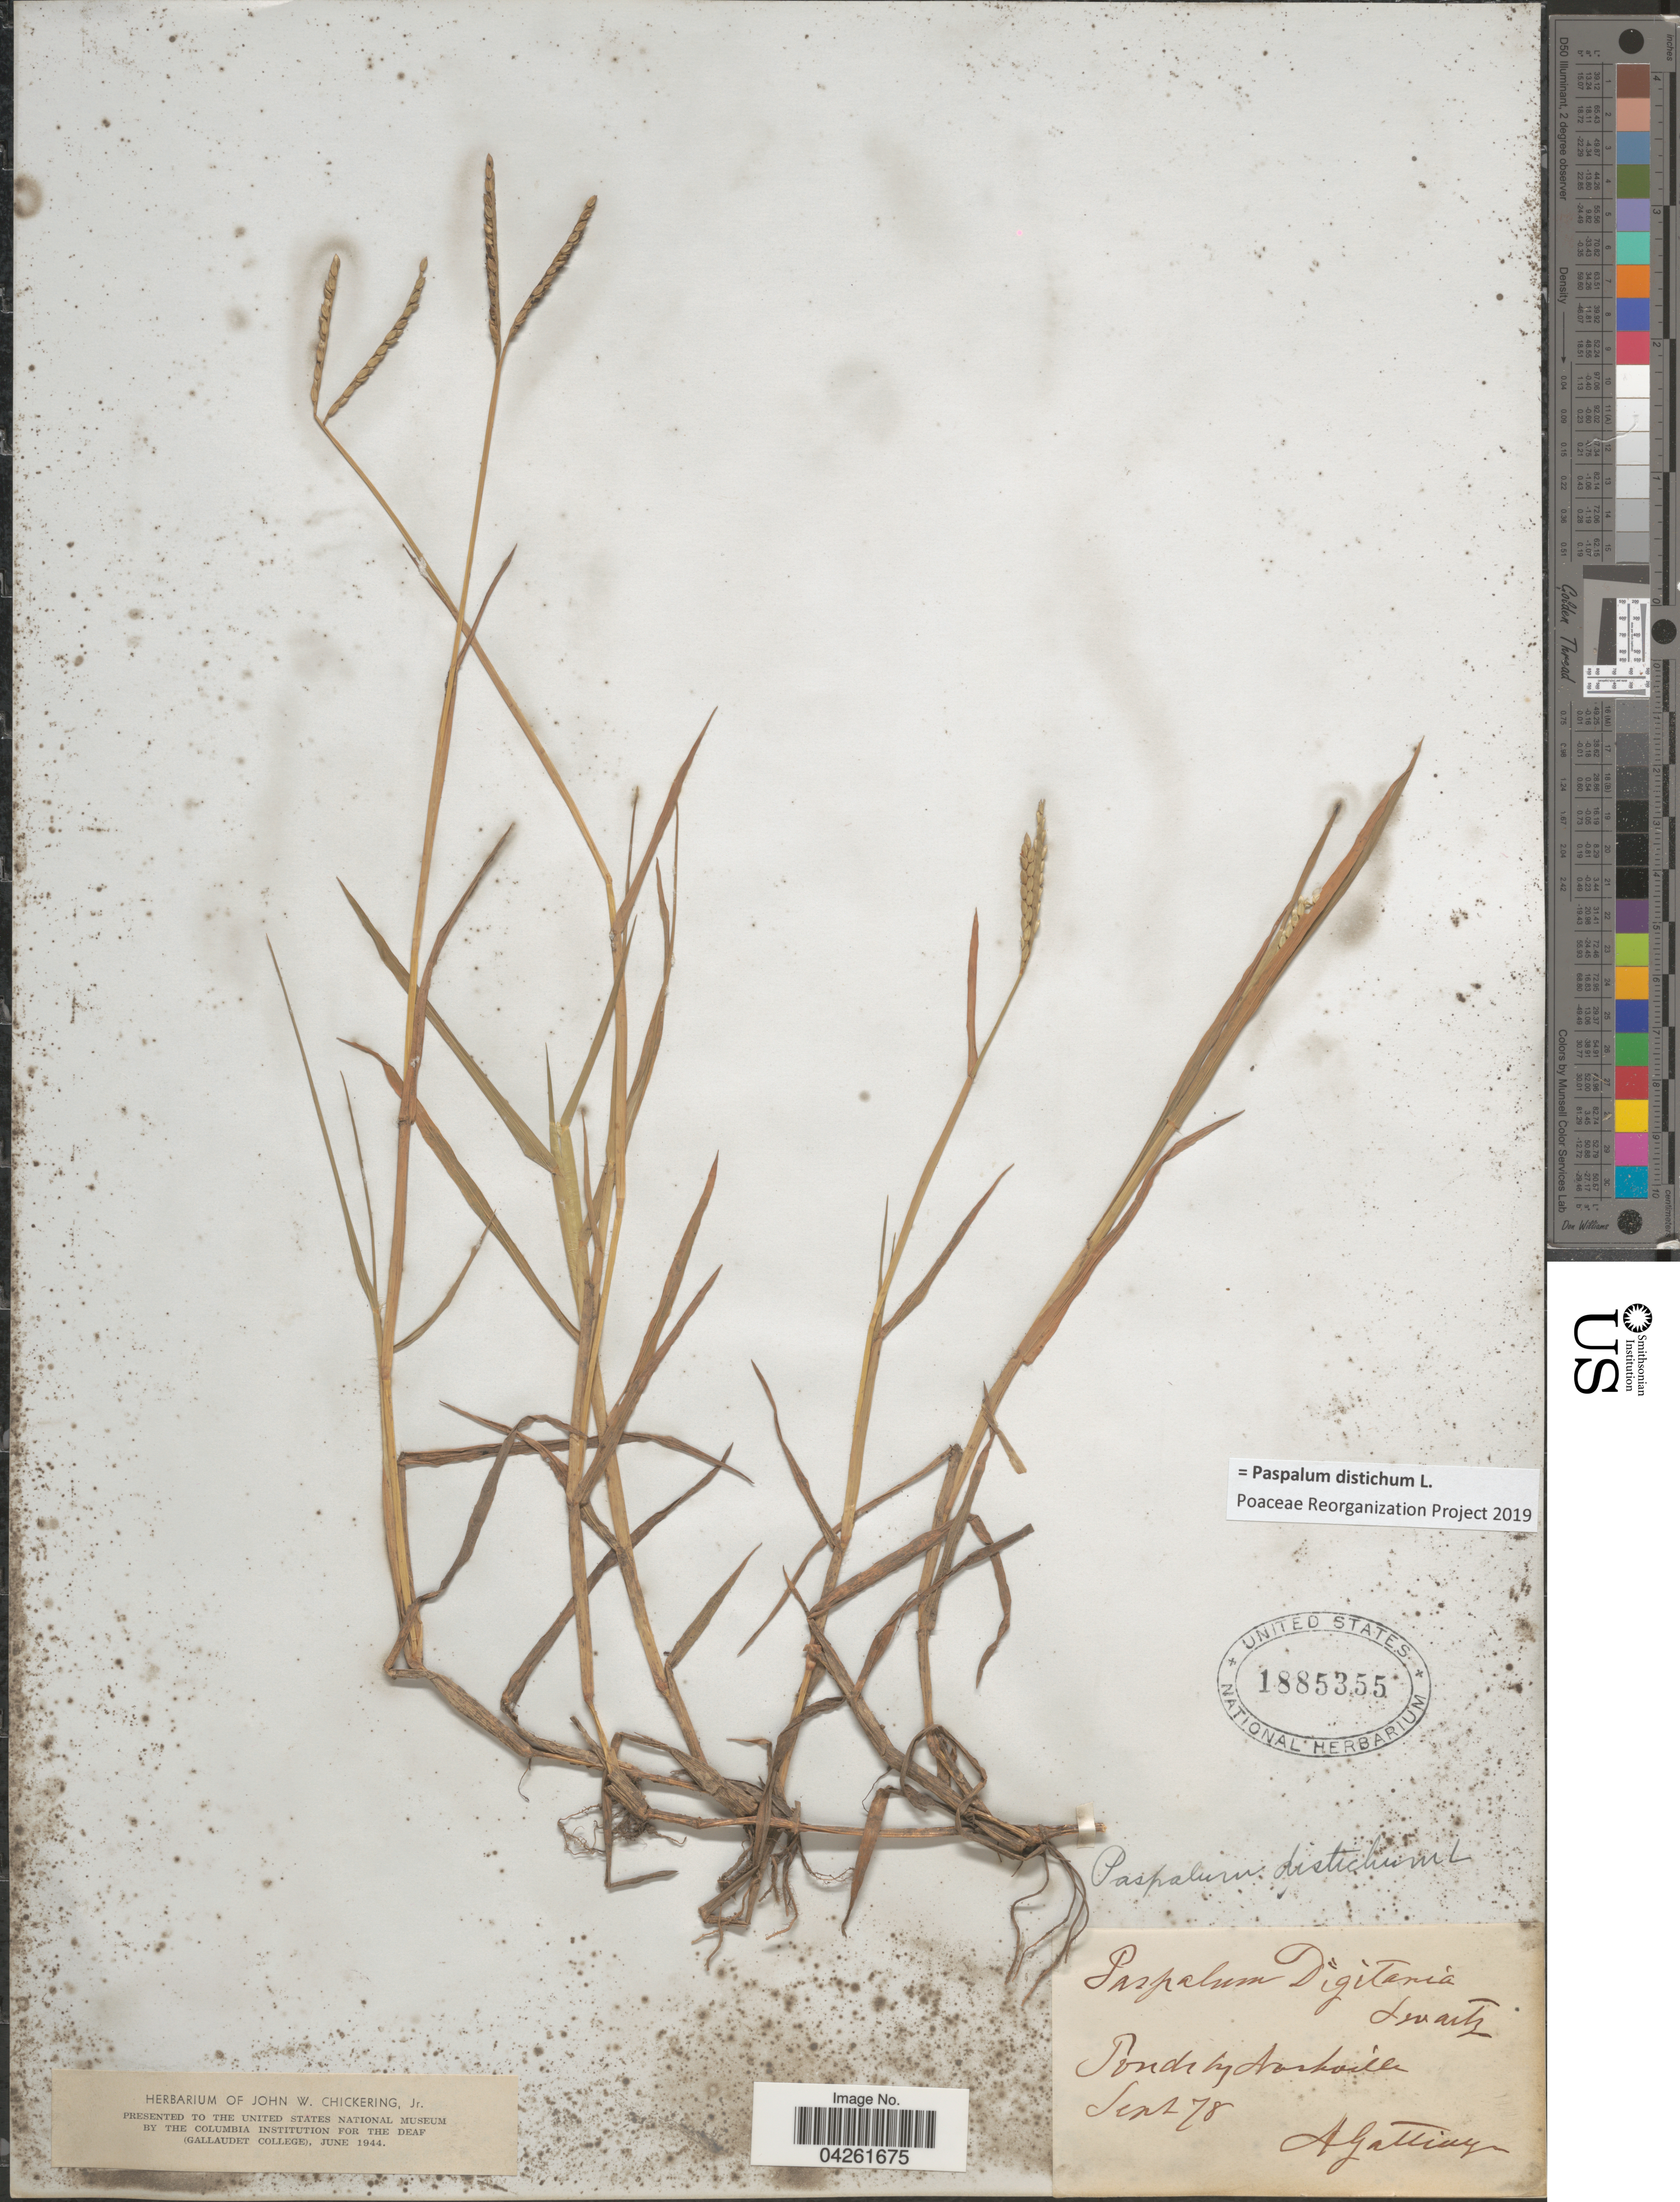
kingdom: Plantae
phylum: Tracheophyta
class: Liliopsida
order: Poales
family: Poaceae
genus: Paspalum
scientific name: Paspalum distichum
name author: L.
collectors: A. Gattinger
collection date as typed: Transcribed d/m/y: /9/78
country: United States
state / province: Tennessee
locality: Ponds by Nashville.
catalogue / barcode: US 1885355